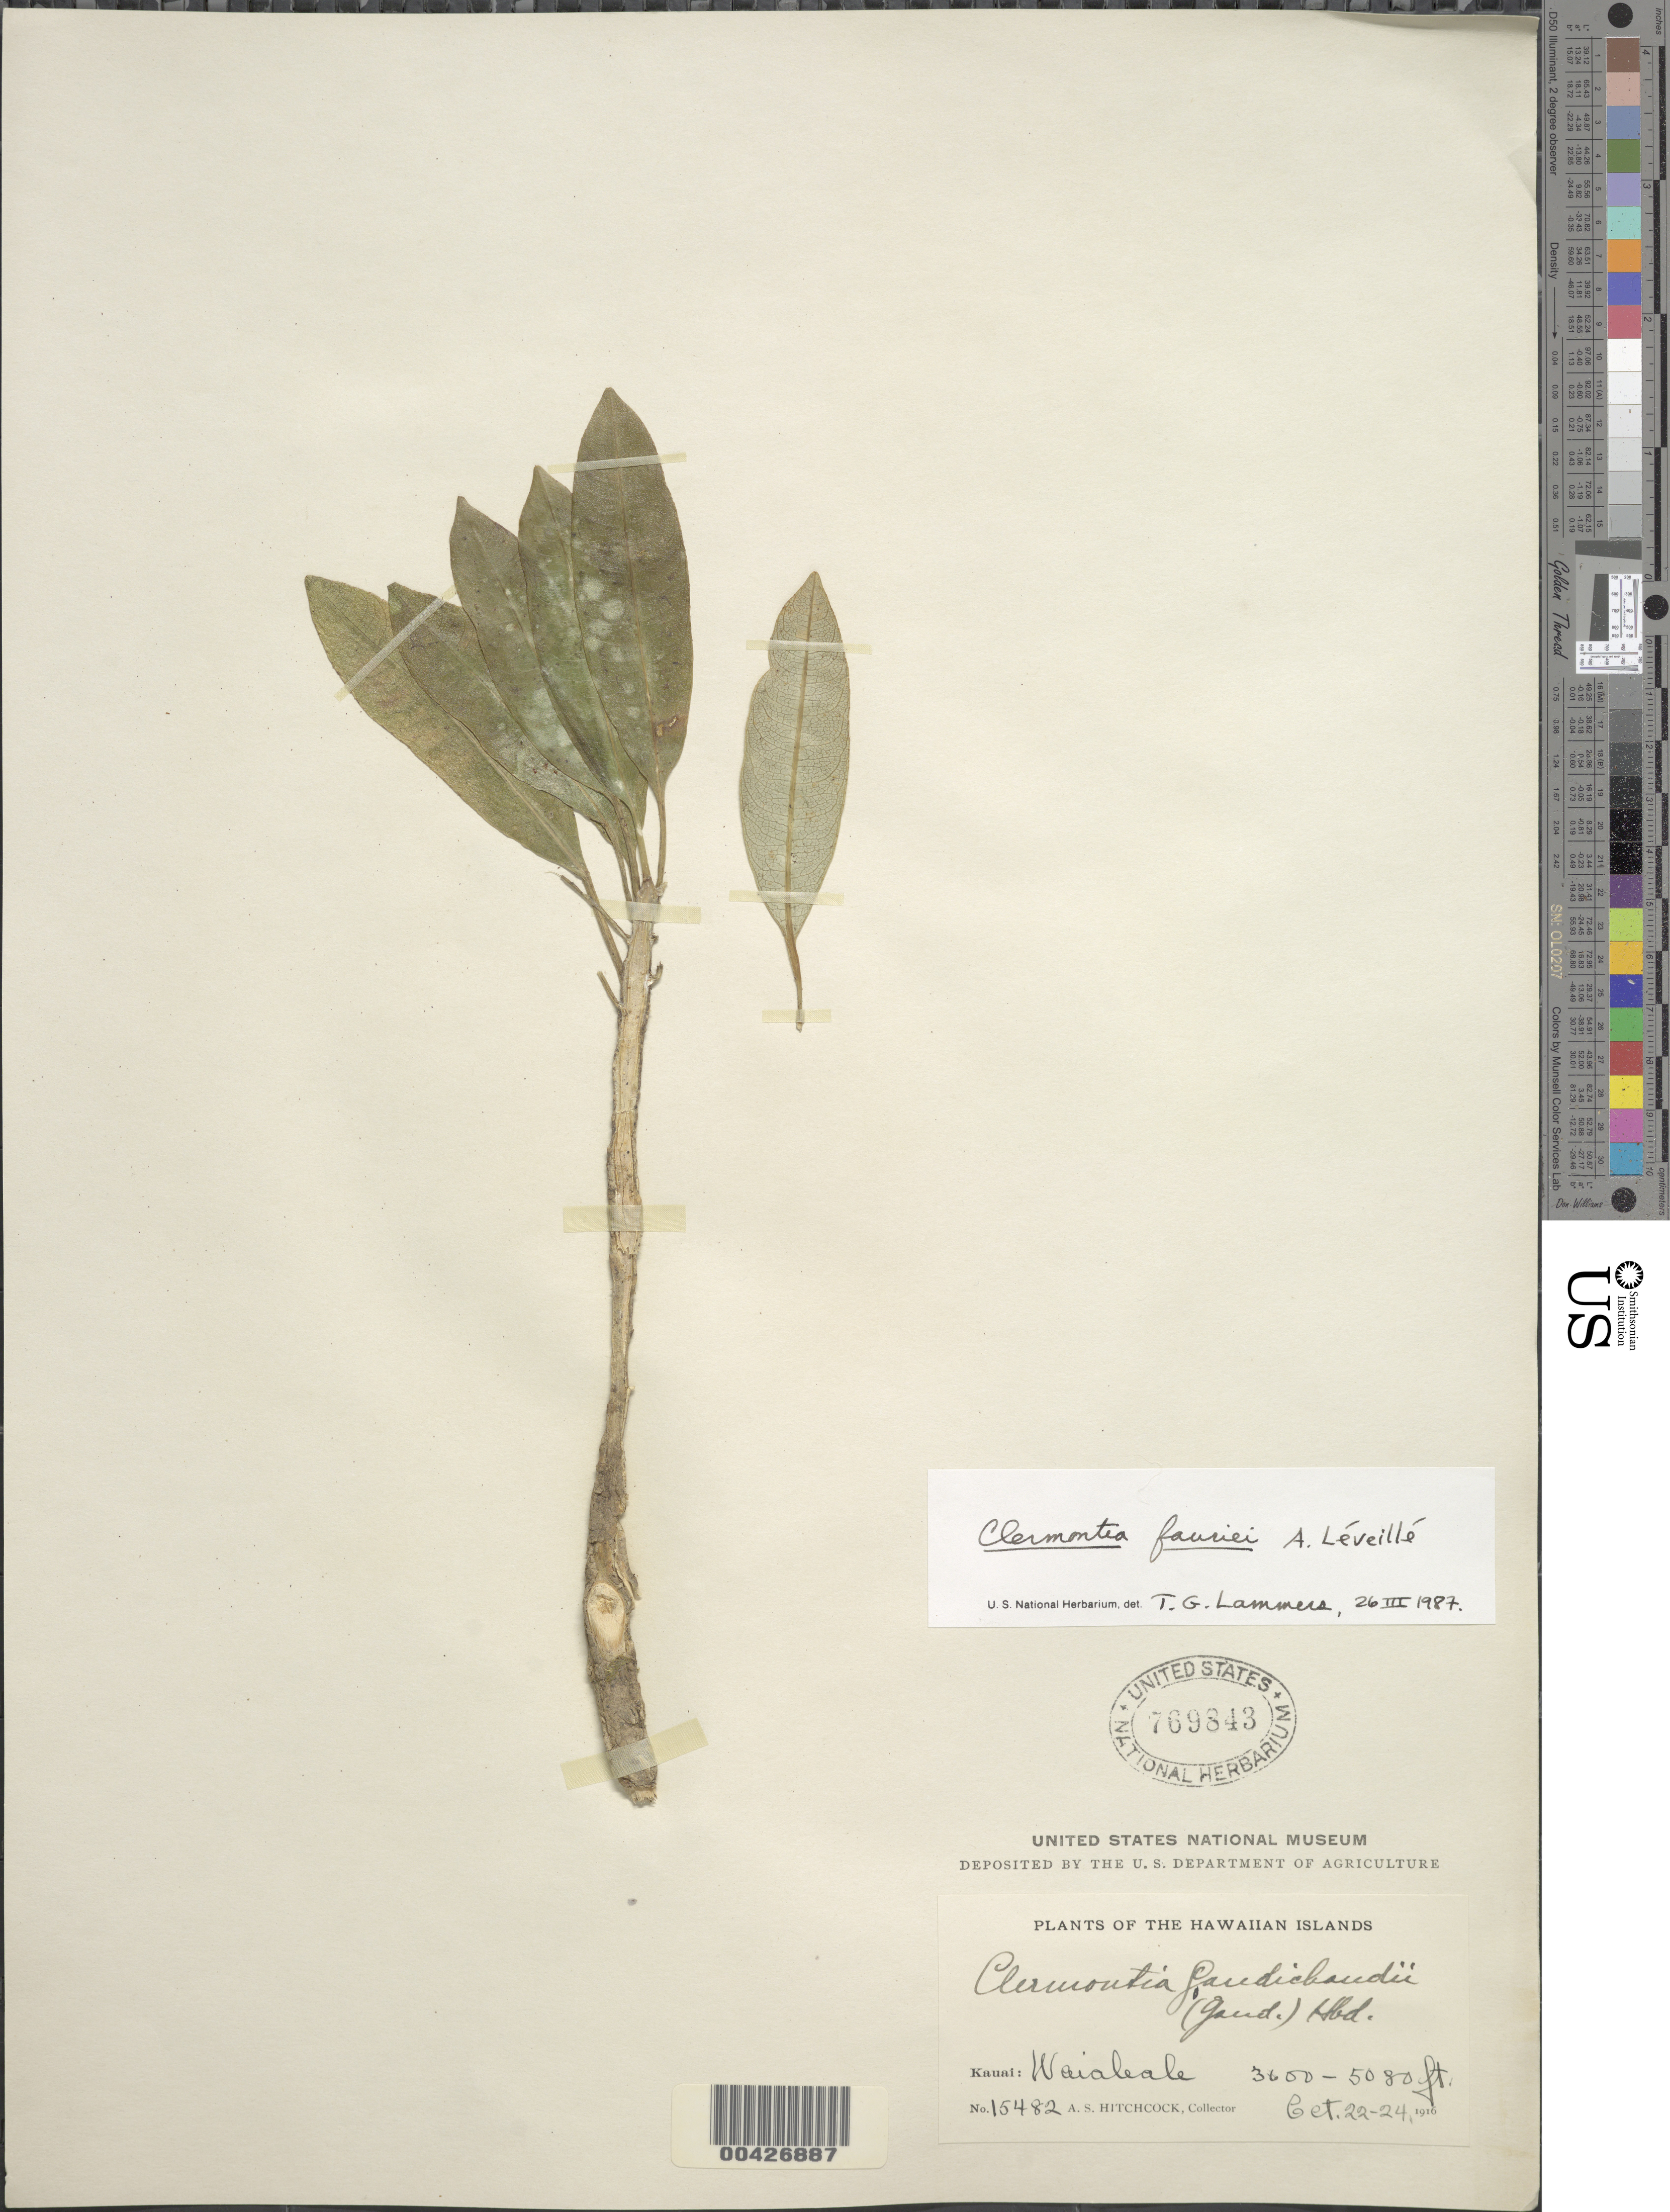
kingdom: Plantae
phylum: Tracheophyta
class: Magnoliopsida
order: Asterales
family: Campanulaceae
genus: Clermontia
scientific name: Clermontia fauriei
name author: H. Lév.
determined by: Lammers, T. G.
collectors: A. S. Hitchcock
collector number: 15482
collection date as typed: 22 Oct 1916 to 24 Oct 1916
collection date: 1916-10-22/1916-10-24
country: United States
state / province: Hawaii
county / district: Kauai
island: Kaua'i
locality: Waialeale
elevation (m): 1097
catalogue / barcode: US 769843